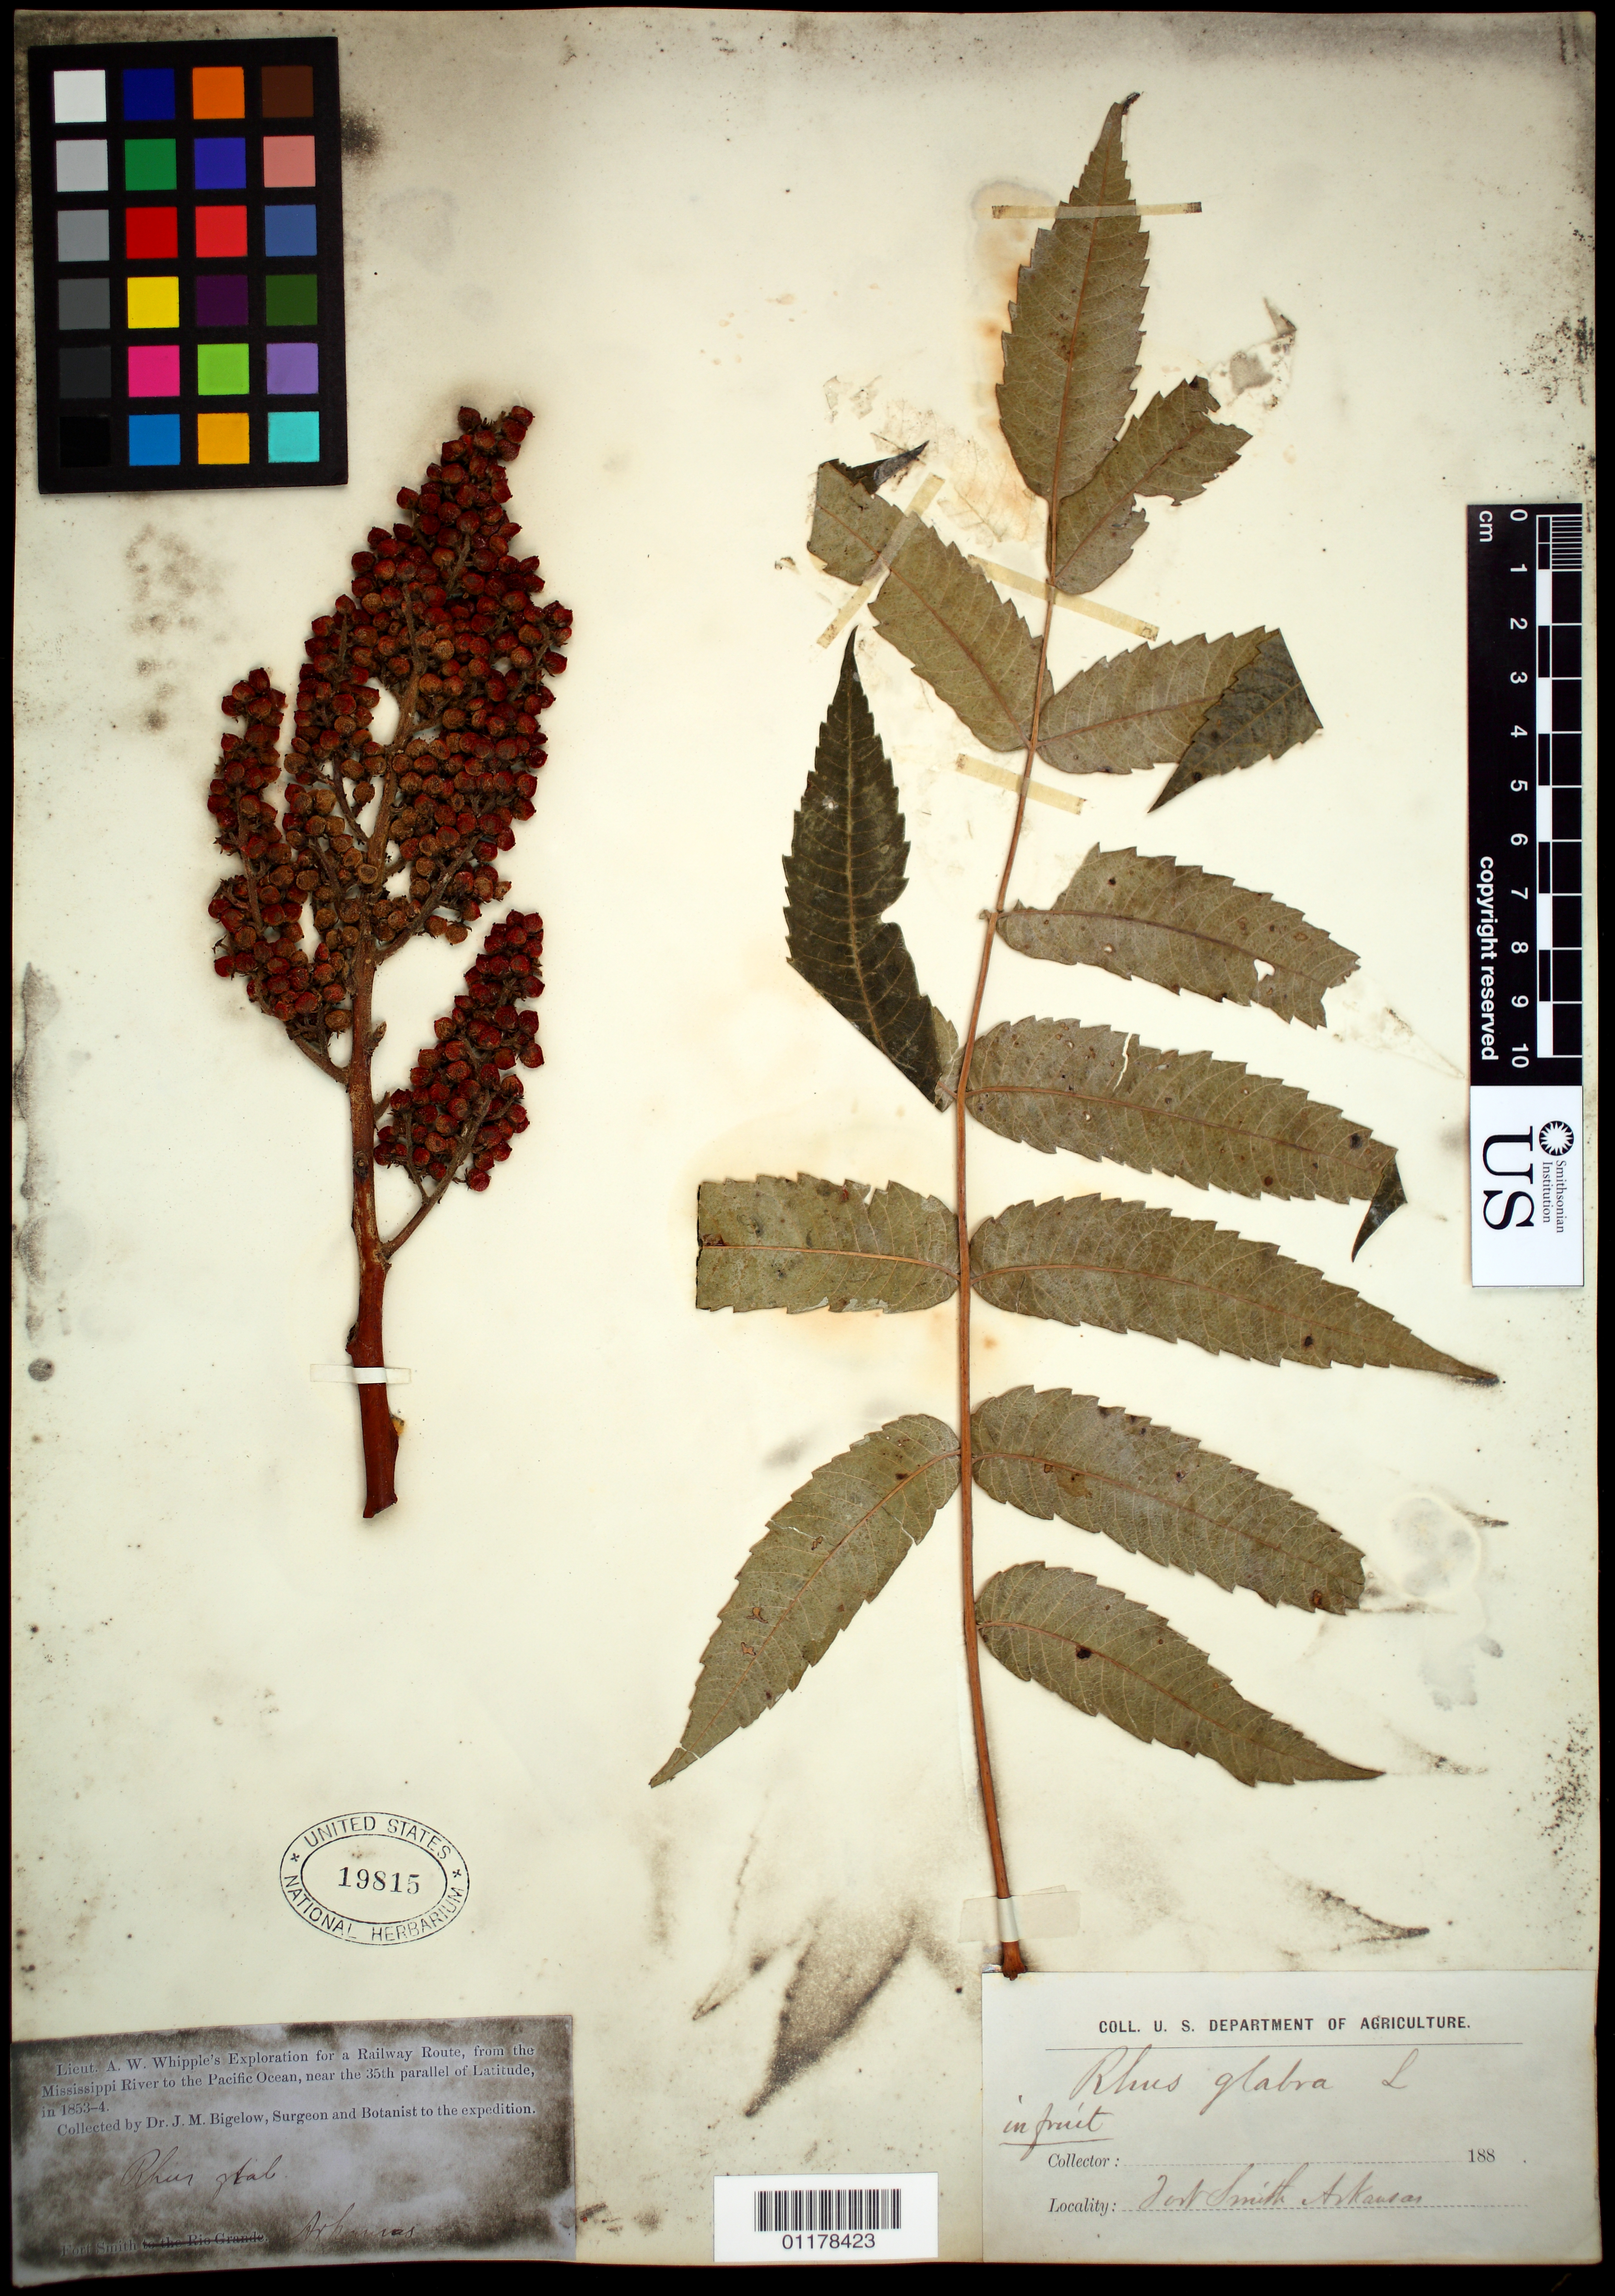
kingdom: Plantae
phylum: Tracheophyta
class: Magnoliopsida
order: Sapindales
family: Anacardiaceae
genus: Rhus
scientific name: Rhus glabra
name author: L.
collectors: J. M. Bigelow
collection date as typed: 1853 to -- --- 1854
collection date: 1853/1854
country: United States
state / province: Arkansas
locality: Fort Smith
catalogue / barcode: US 19815